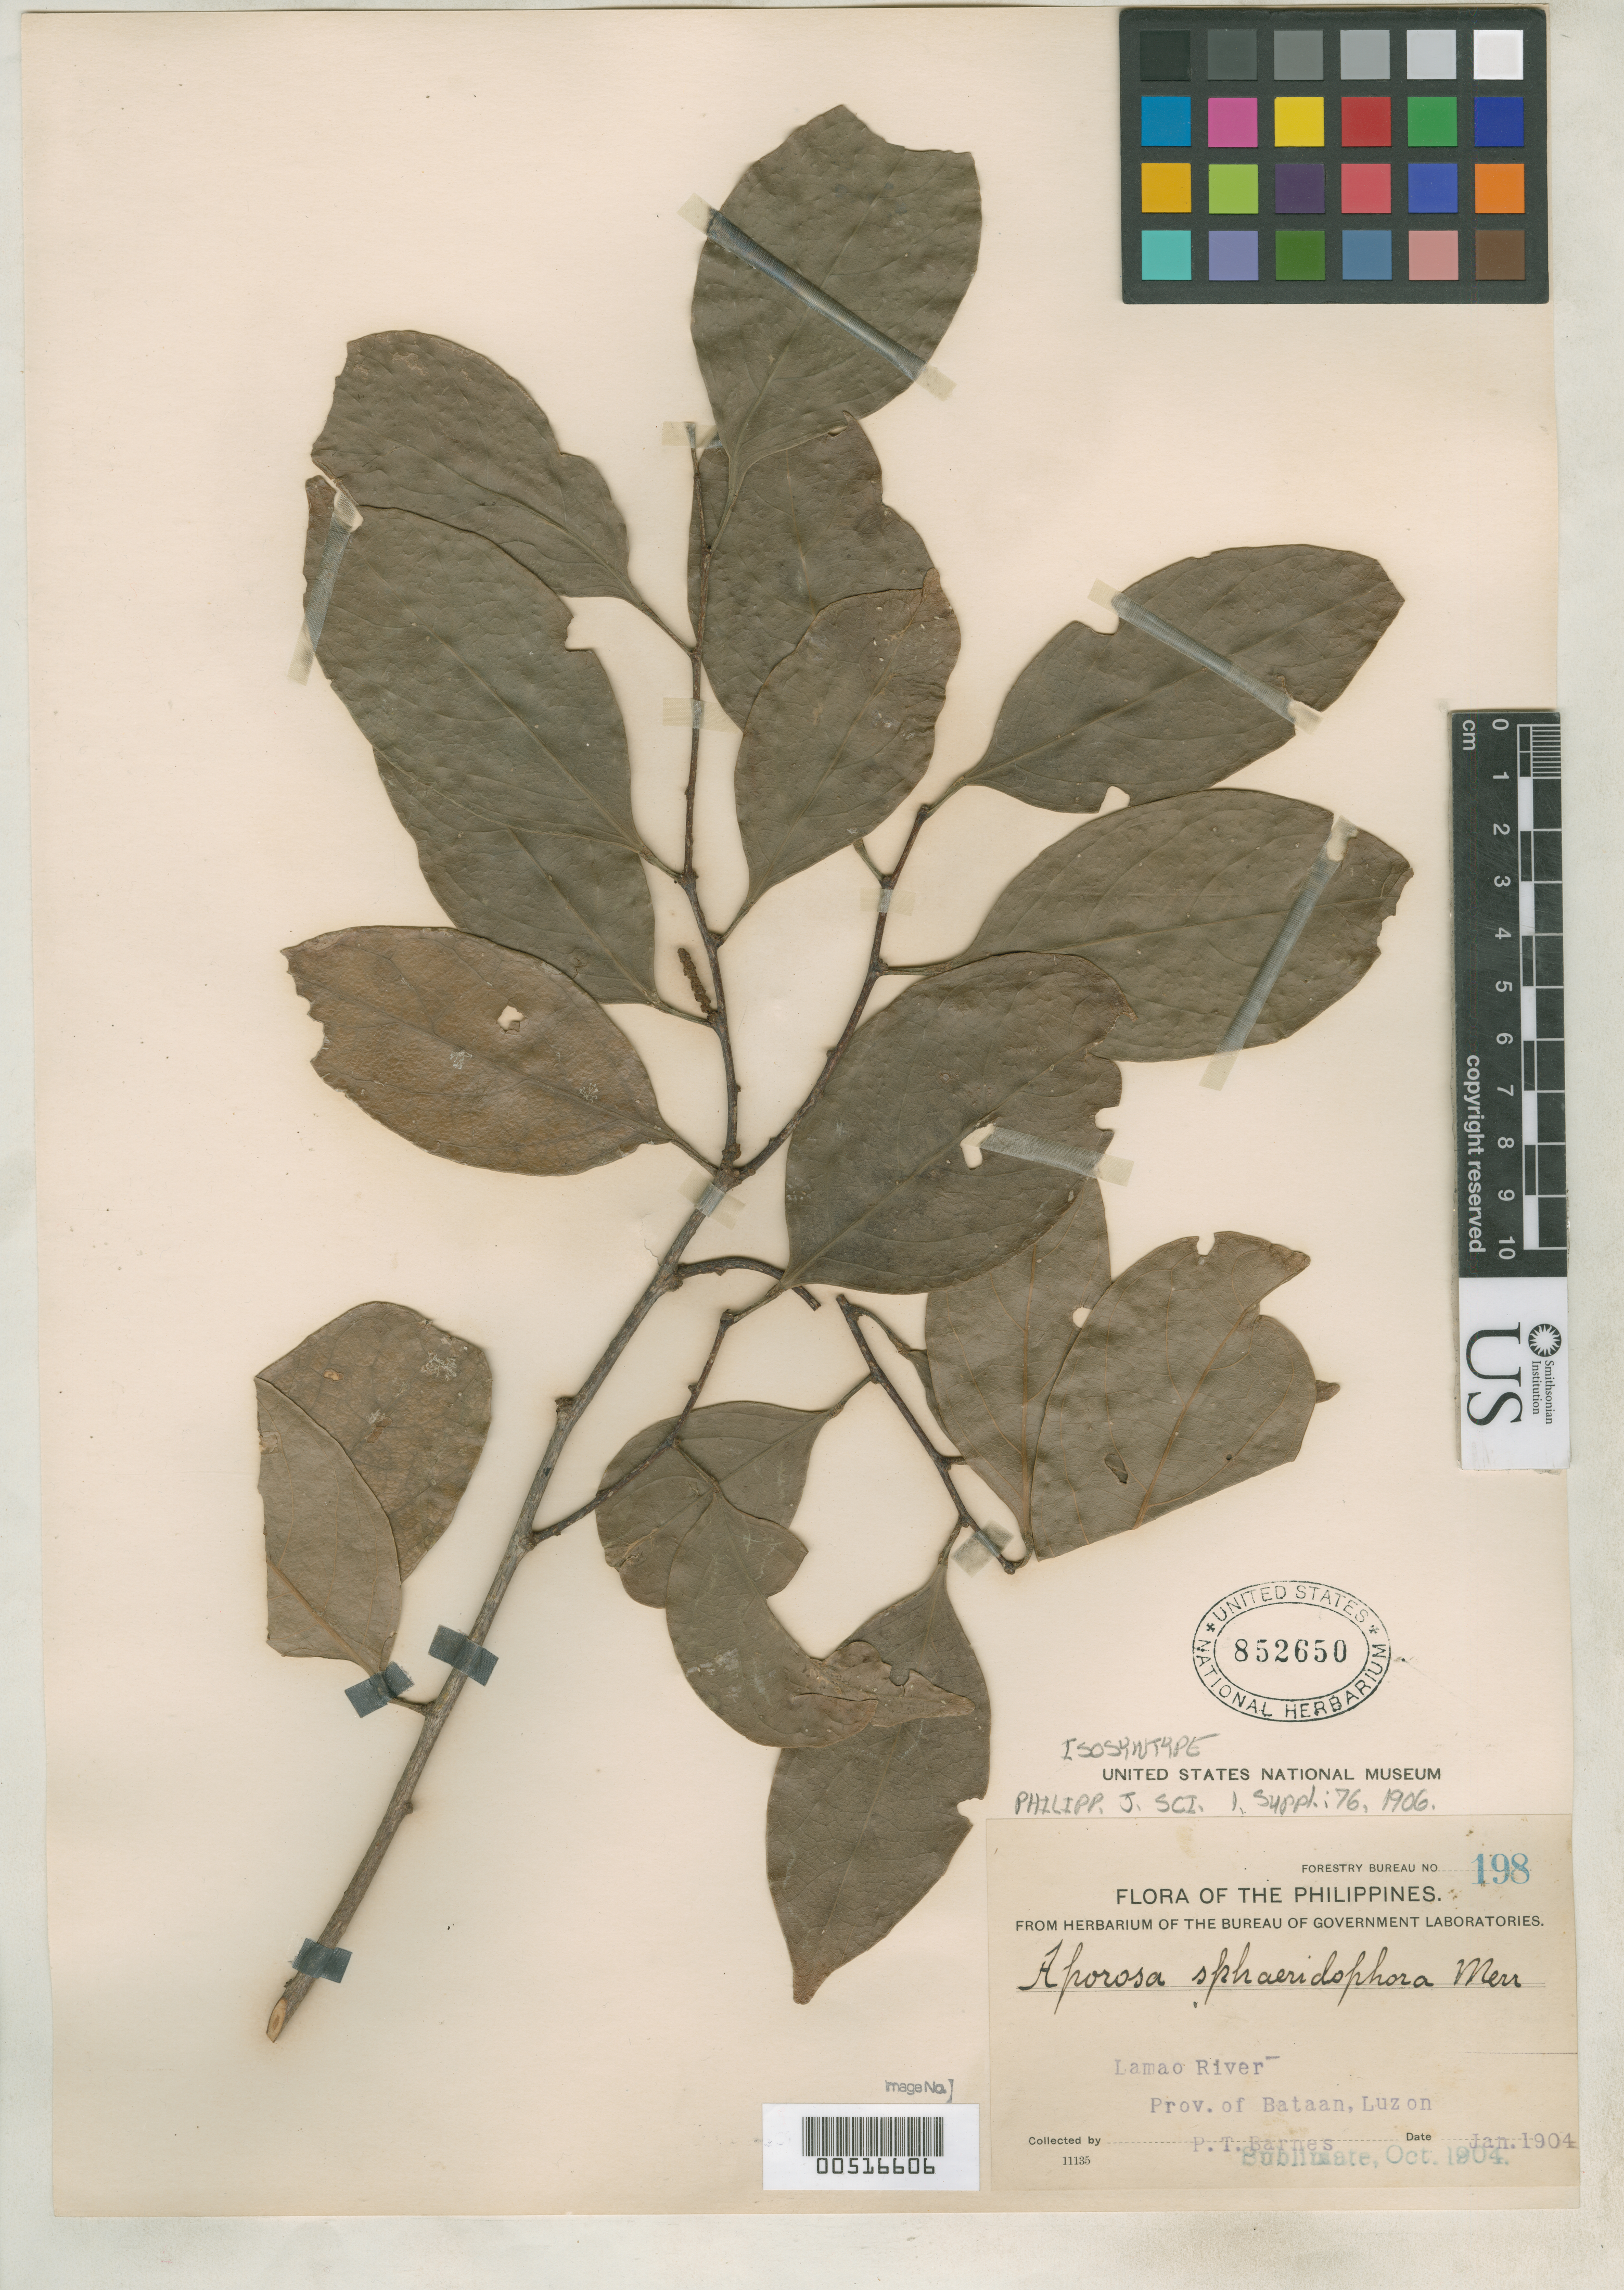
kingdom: Plantae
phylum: Tracheophyta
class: Magnoliopsida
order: Malpighiales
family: Phyllanthaceae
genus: Aporosa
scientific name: Aporosa sphaeridophora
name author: Merr.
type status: Isosyntype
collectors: P. Barnes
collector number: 198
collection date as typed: Jan 1904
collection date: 1904-01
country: Philippines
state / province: Central Luzon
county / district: Bataan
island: Luzon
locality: Lamao River.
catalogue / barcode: US 852650